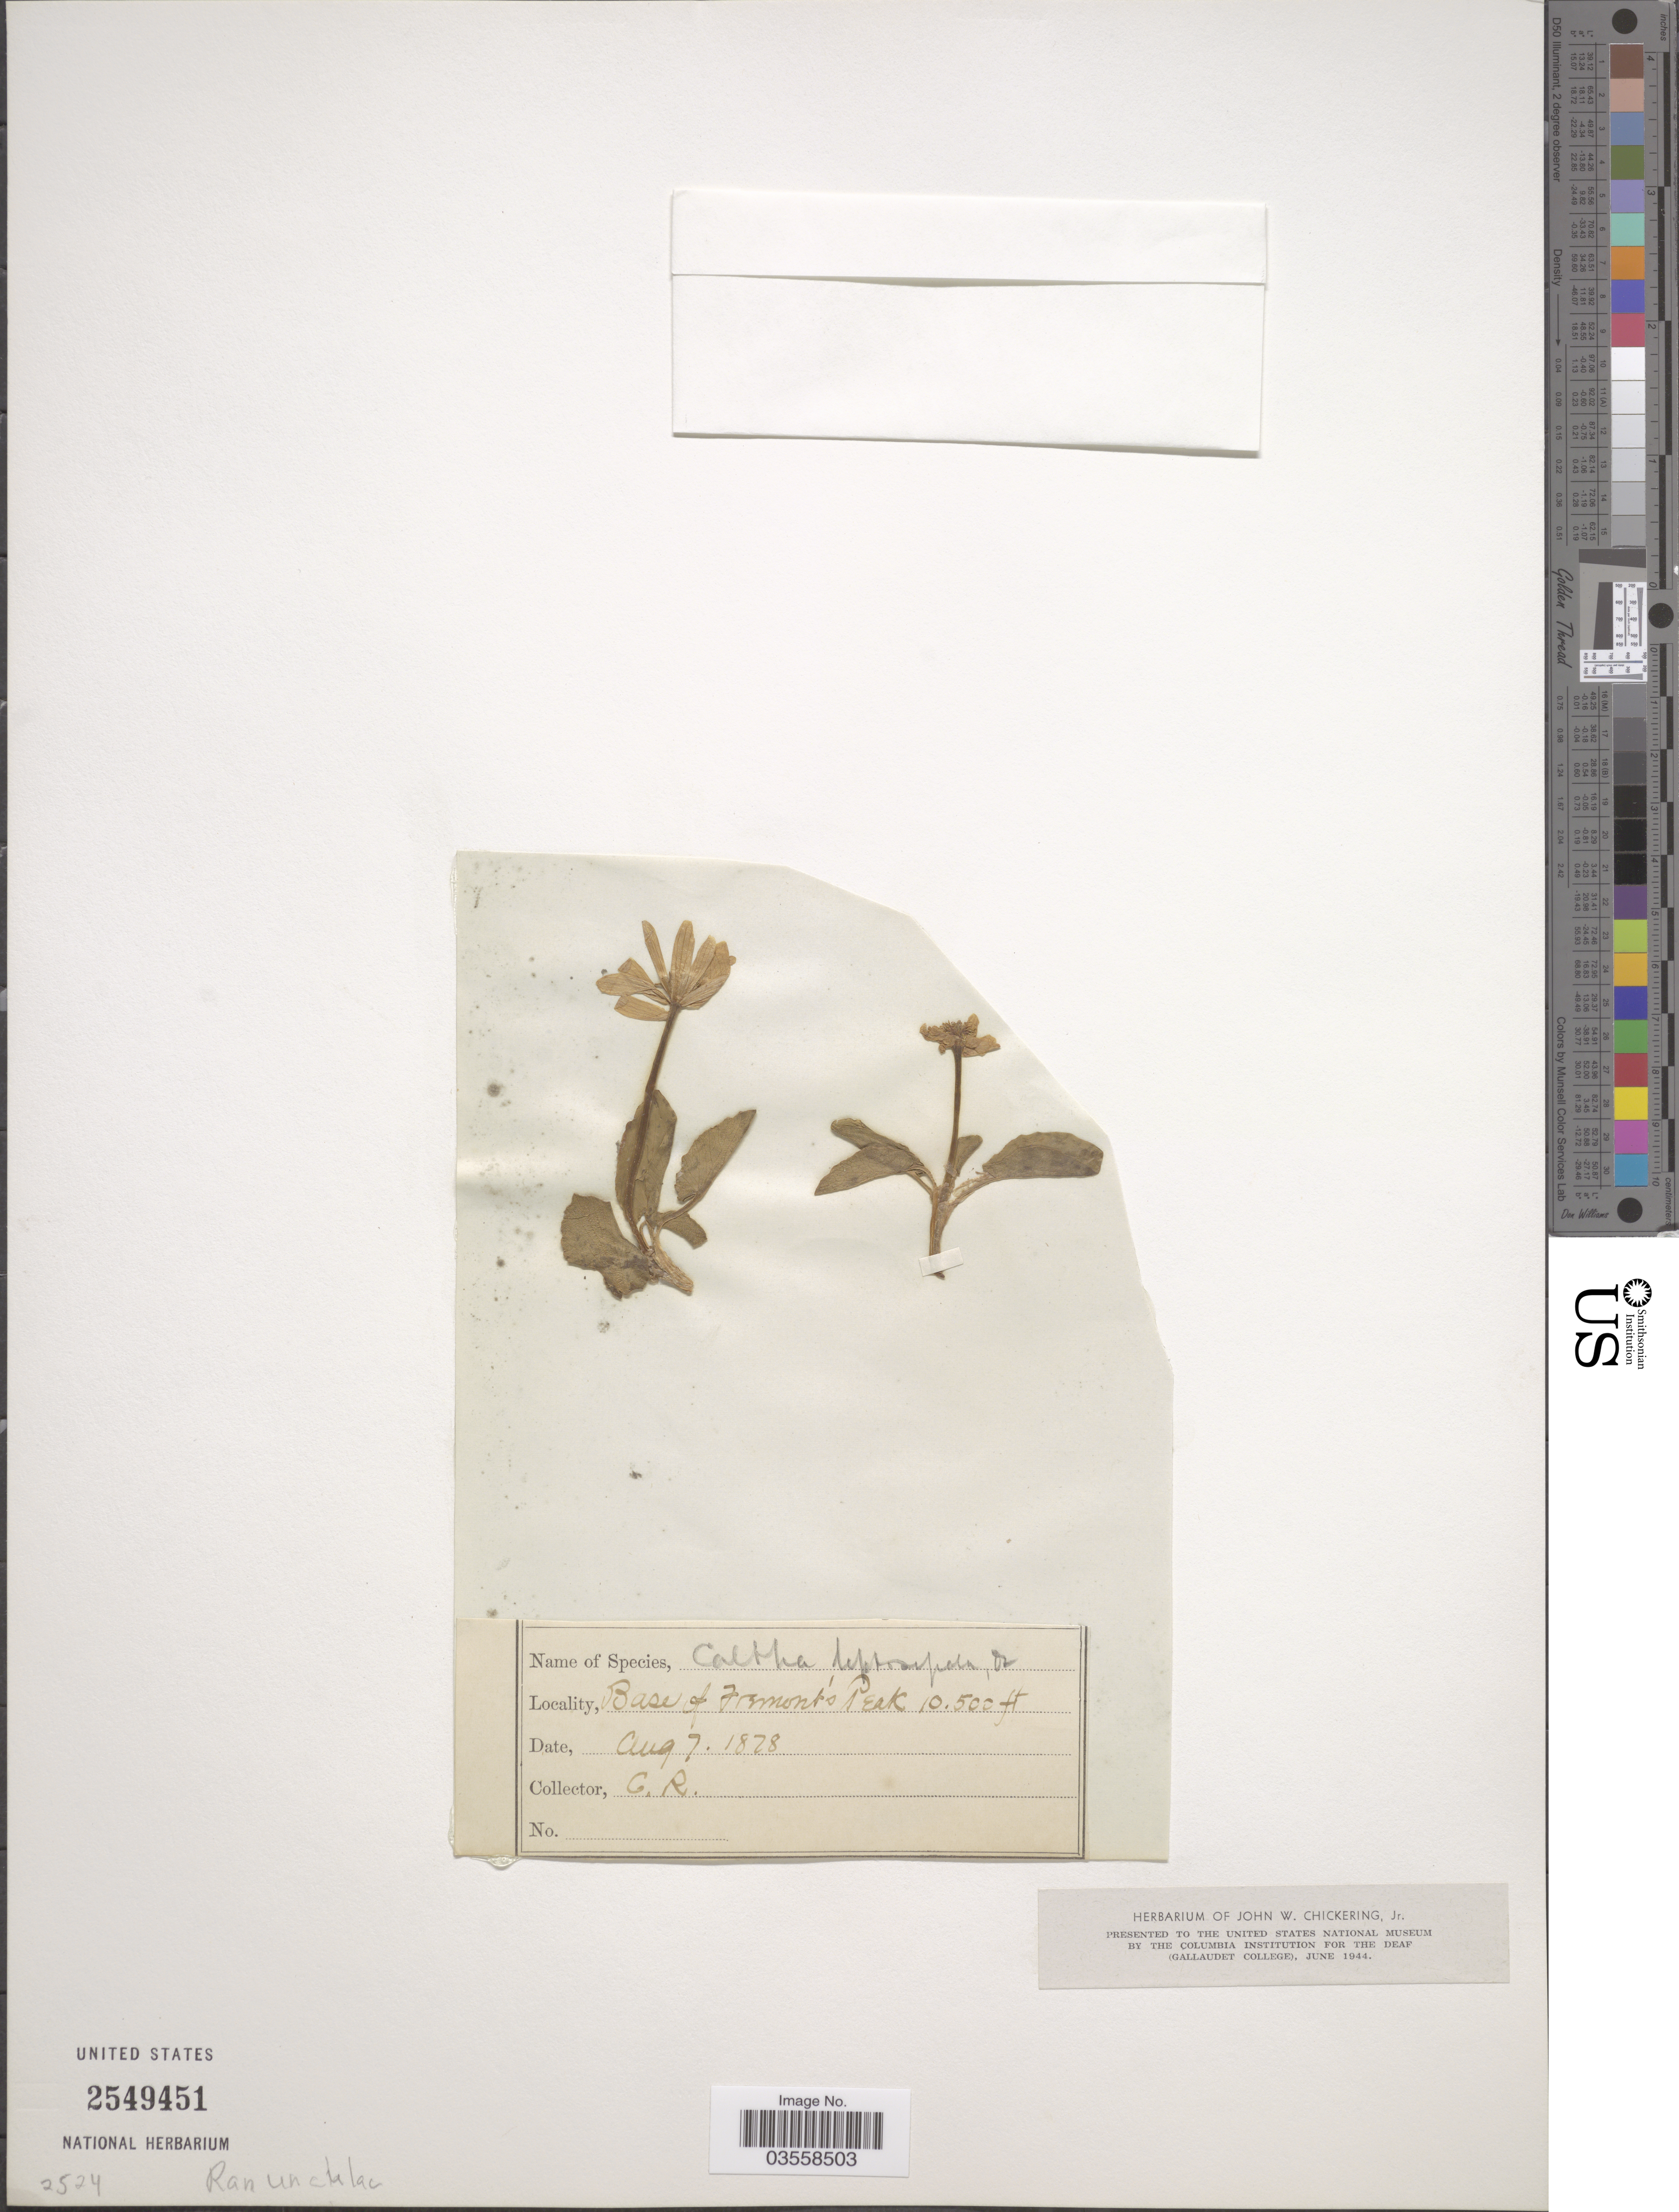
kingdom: Plantae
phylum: Tracheophyta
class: Magnoliopsida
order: Ranunculales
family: Ranunculaceae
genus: Caltha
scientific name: Caltha leptosepala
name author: DC.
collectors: C. R.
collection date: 1878-08-07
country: United States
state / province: California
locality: Base of Fremont's Peak.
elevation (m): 3200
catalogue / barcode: US 2549451